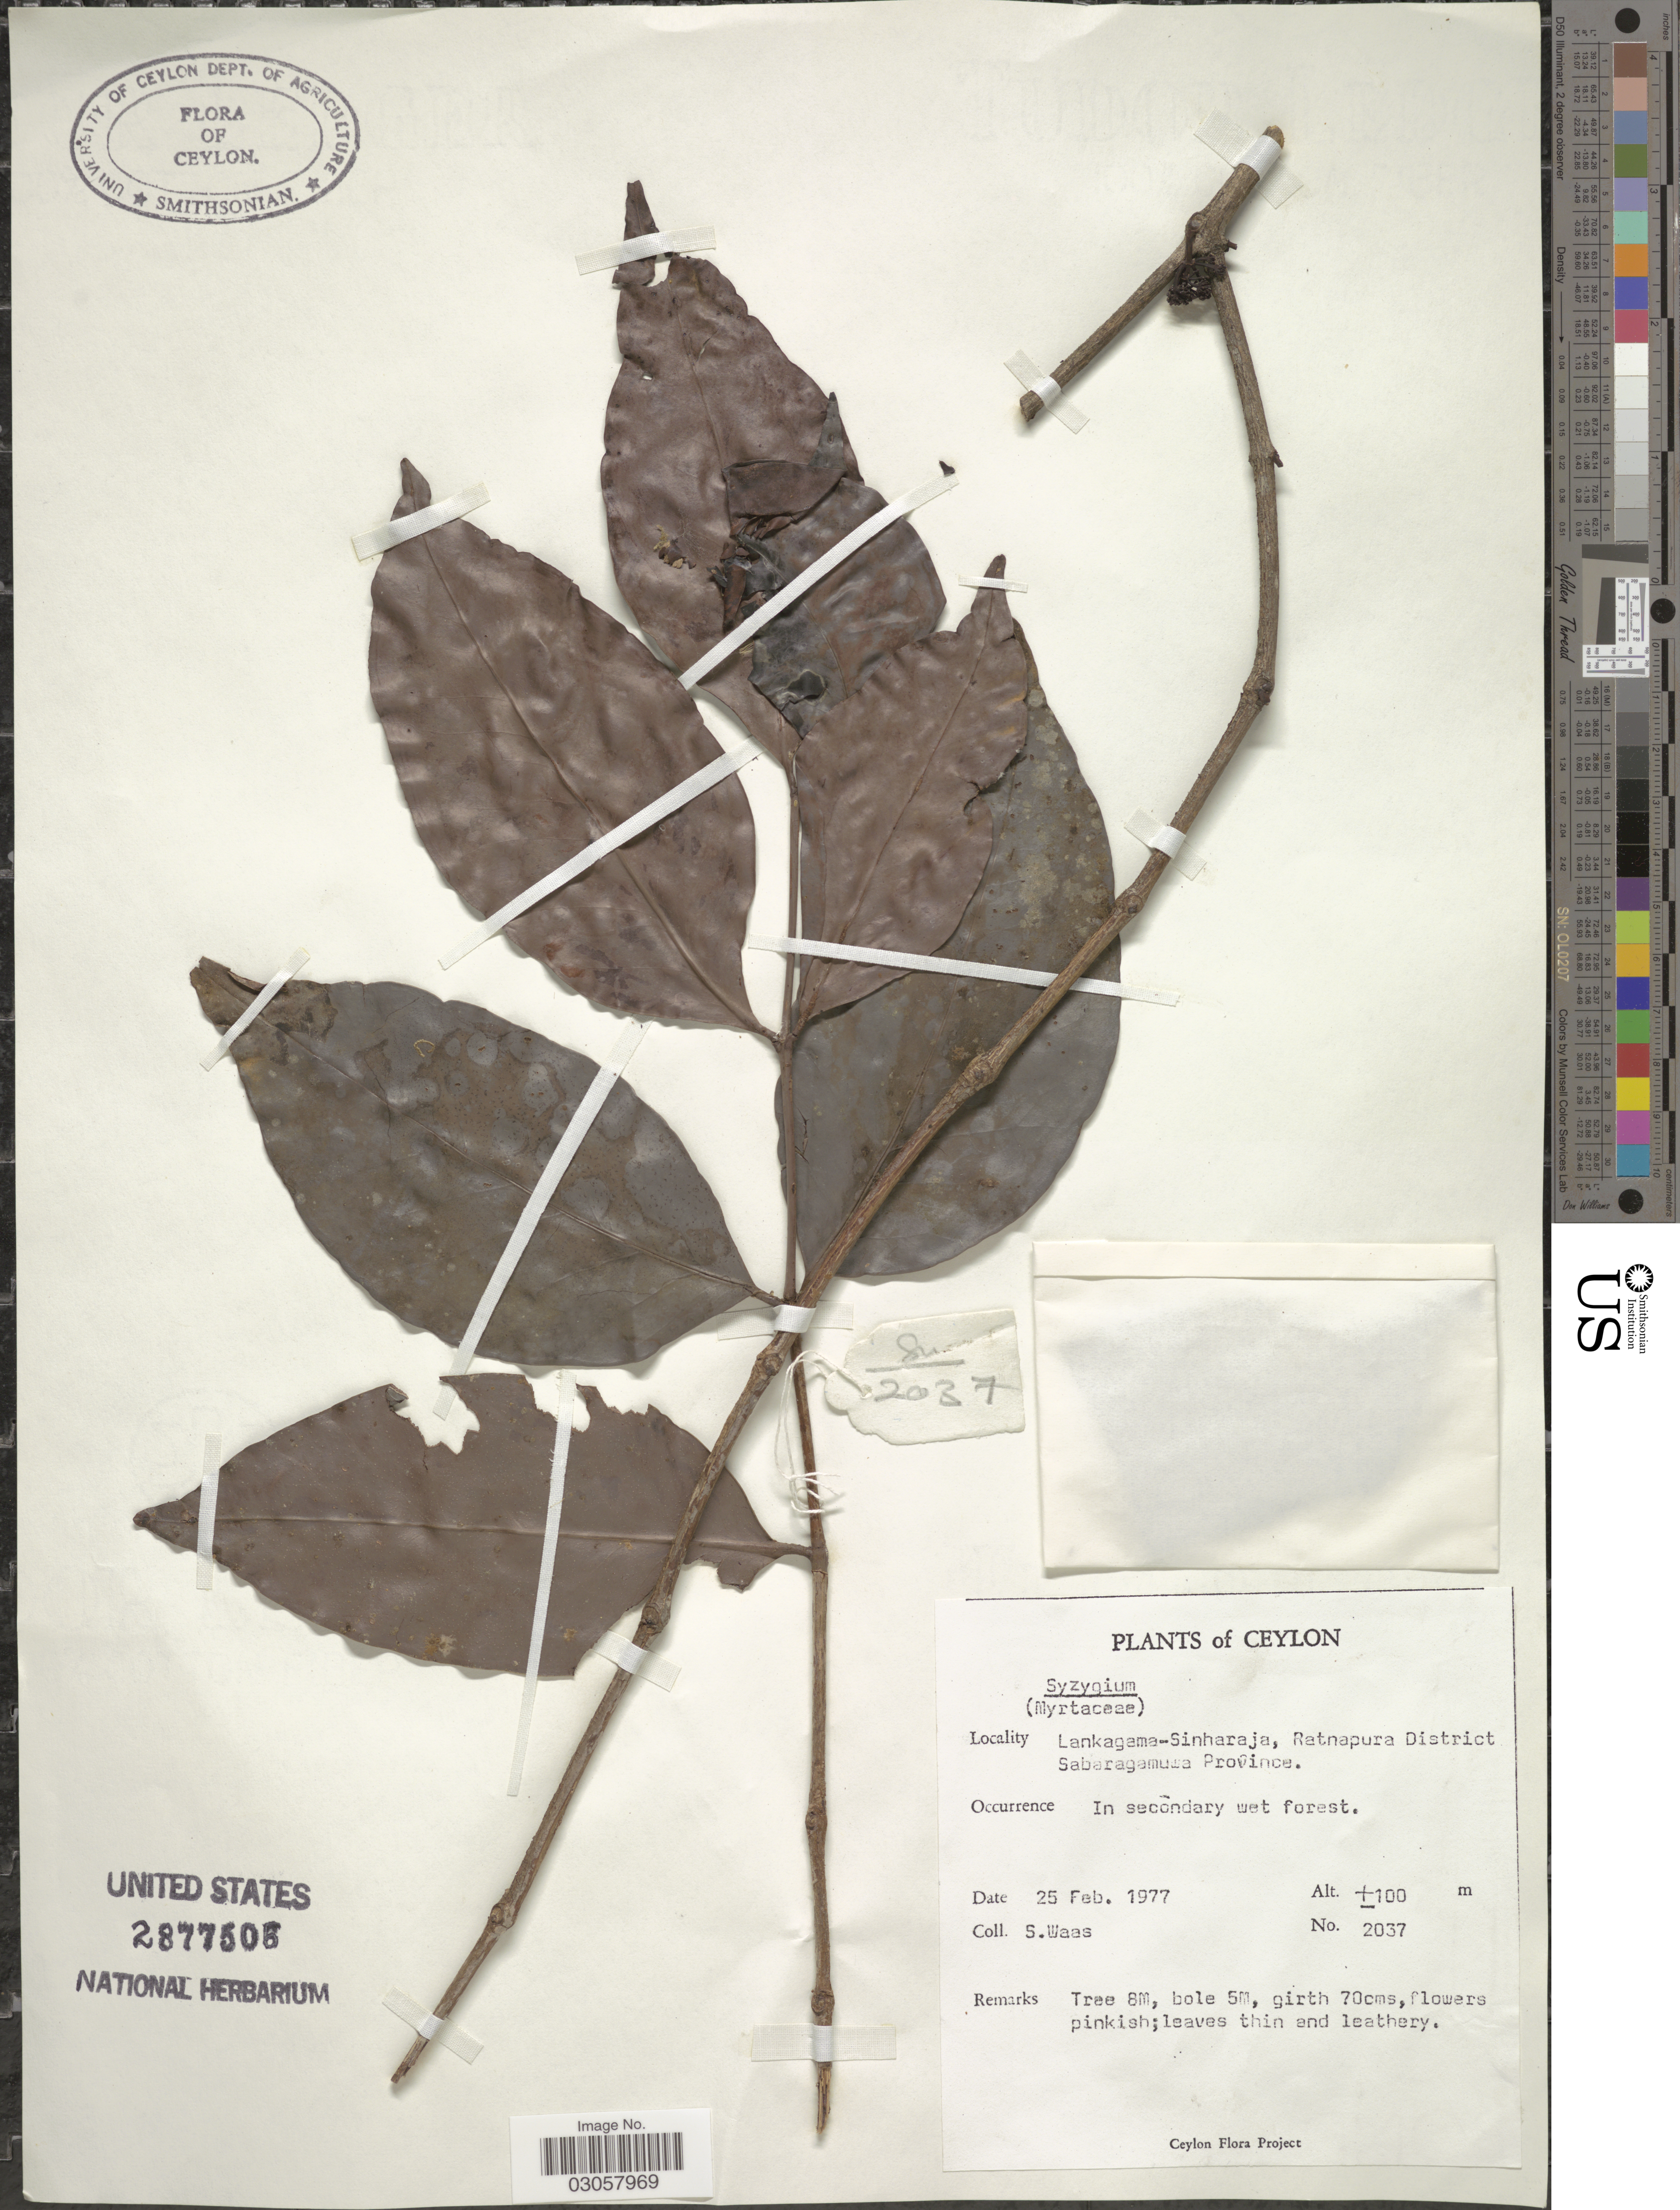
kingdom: Plantae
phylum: Tracheophyta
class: Magnoliopsida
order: Myrtales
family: Myrtaceae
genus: Syzygium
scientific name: Syzygium sp.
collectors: S. Waas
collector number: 2037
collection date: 1977-02-25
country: Sri Lanka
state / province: Sabaragamuwa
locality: Ceylon. Lankagama-Sinharaja, Ratnapura District.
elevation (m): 100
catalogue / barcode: US 2877506